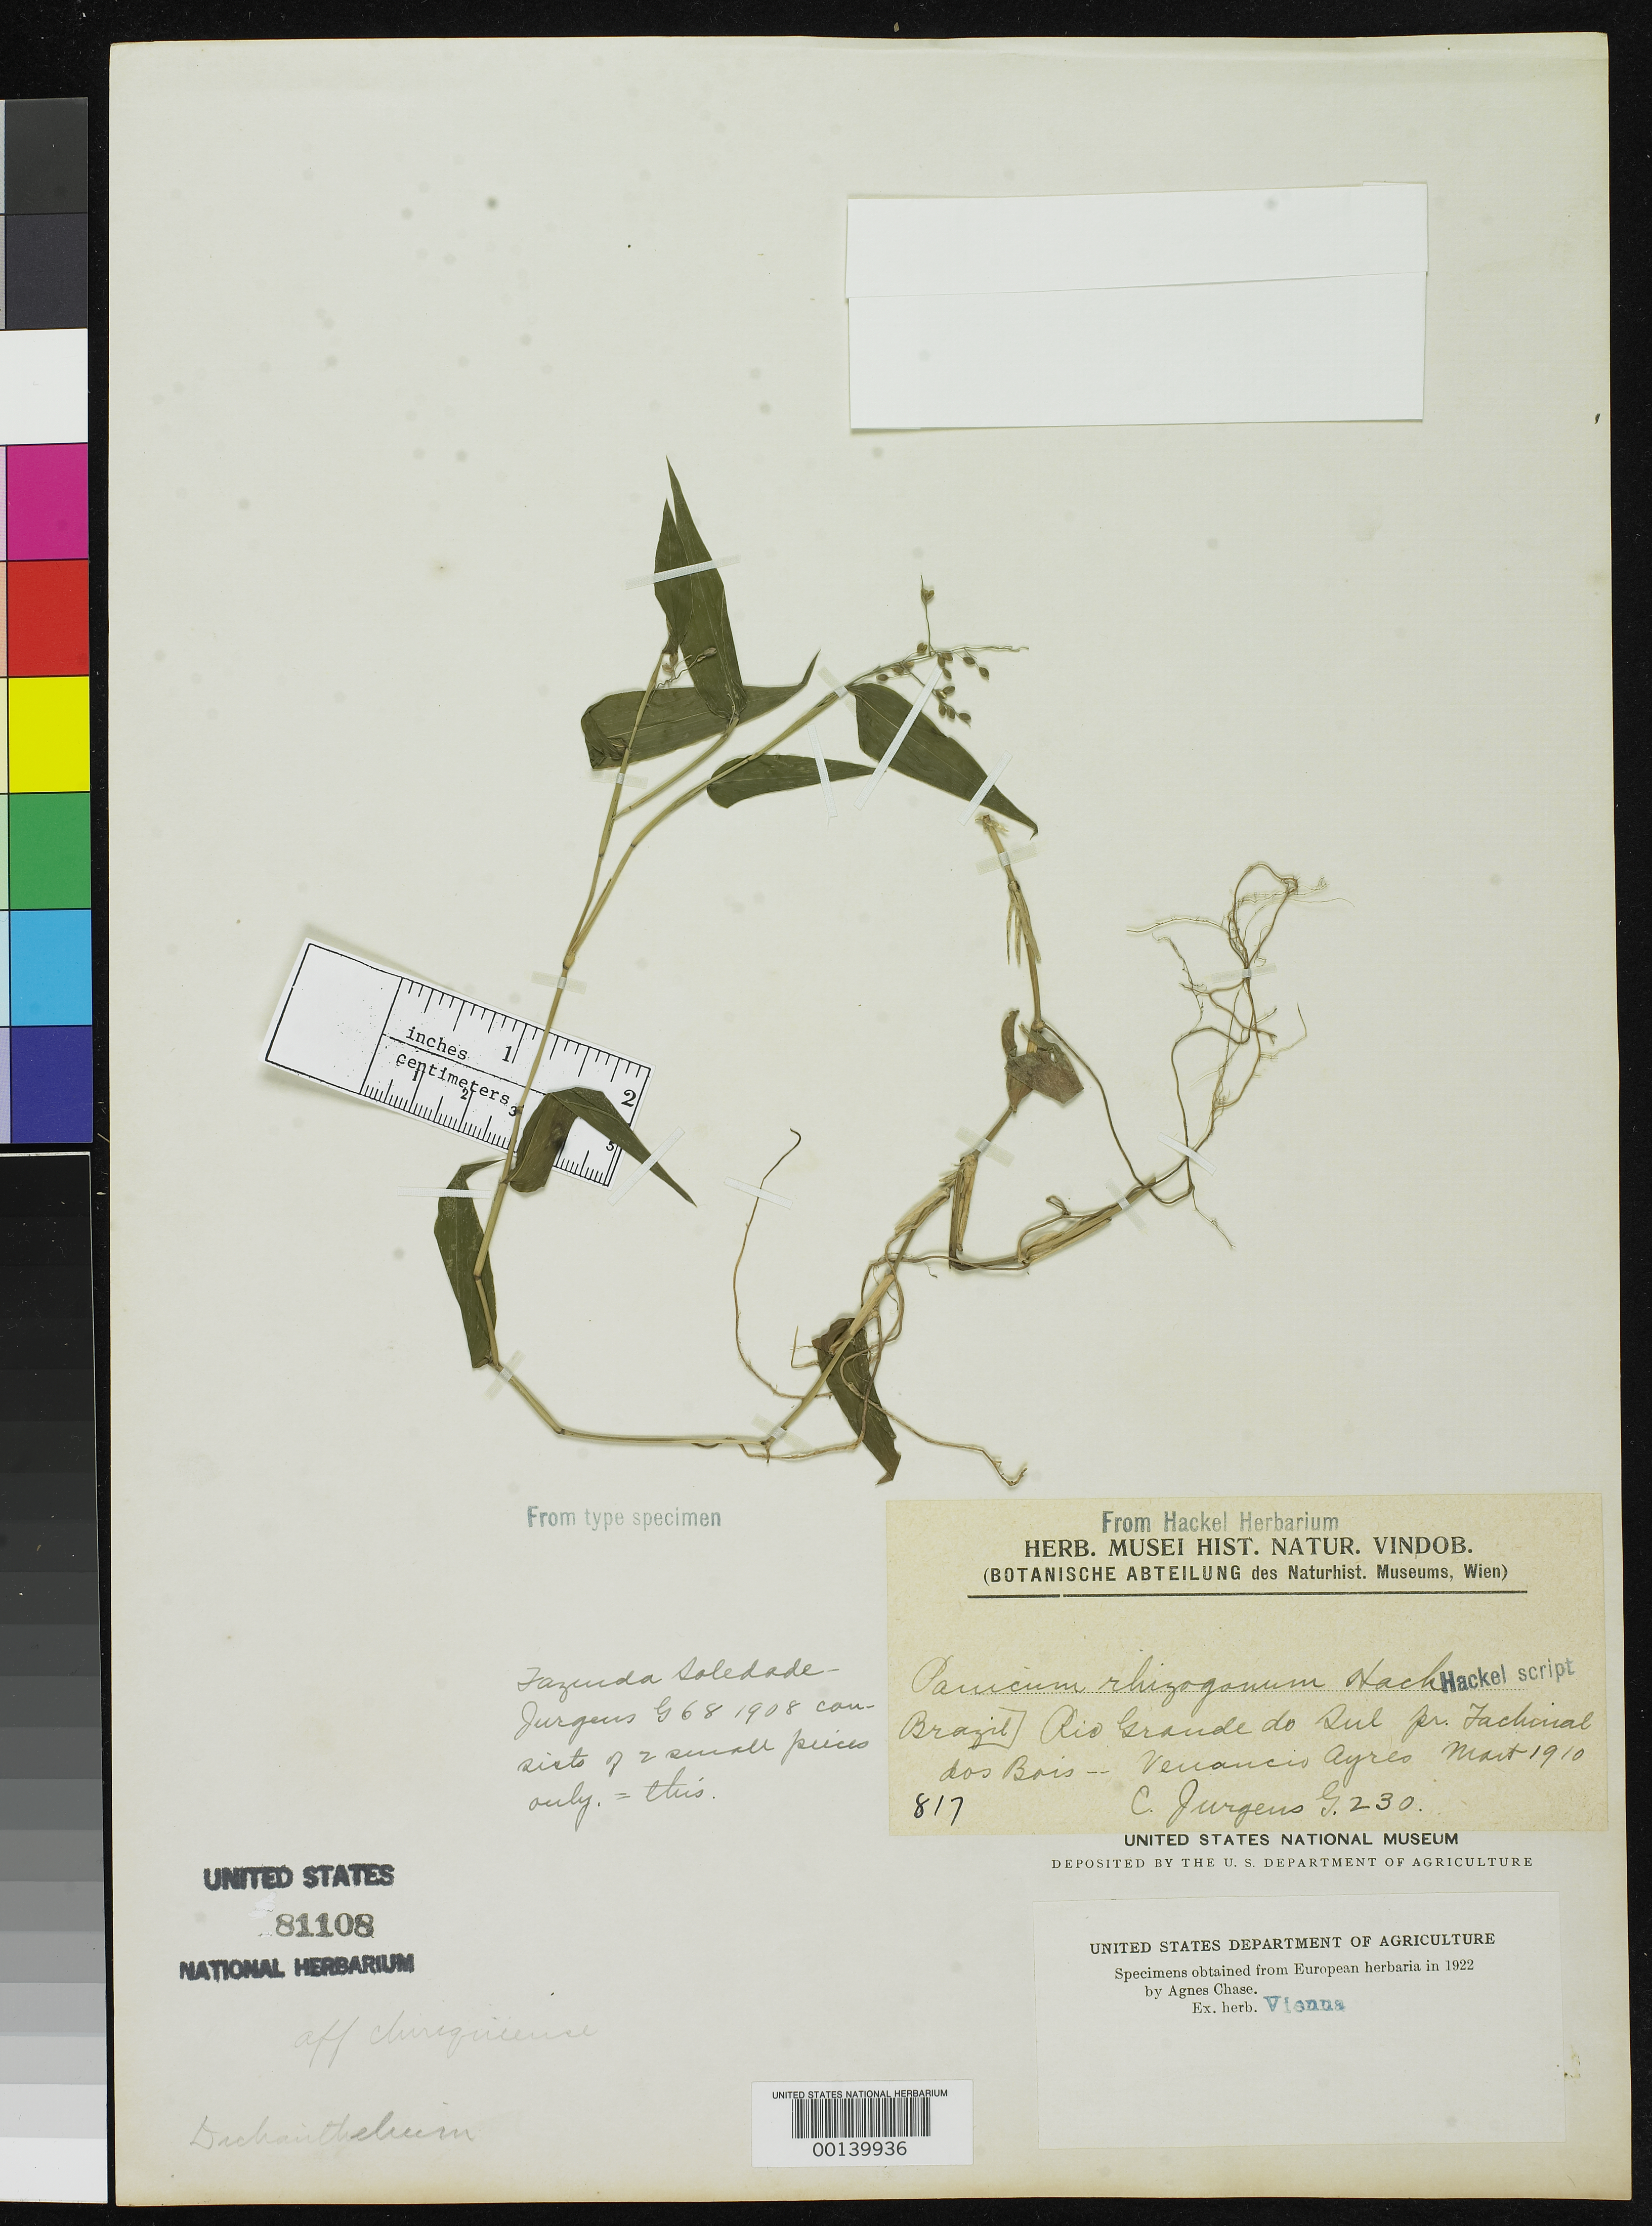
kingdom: Plantae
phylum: Tracheophyta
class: Liliopsida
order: Poales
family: Poaceae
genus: Panicum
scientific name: Panicum rhizogonum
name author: Hack.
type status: Type Fragment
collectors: C. Juergens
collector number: G 230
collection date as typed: Mar 1910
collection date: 1910-03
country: Brazil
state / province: Rio Grande do Sul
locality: Fachinal dos Bois, Venancio Ayres.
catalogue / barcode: US 81108